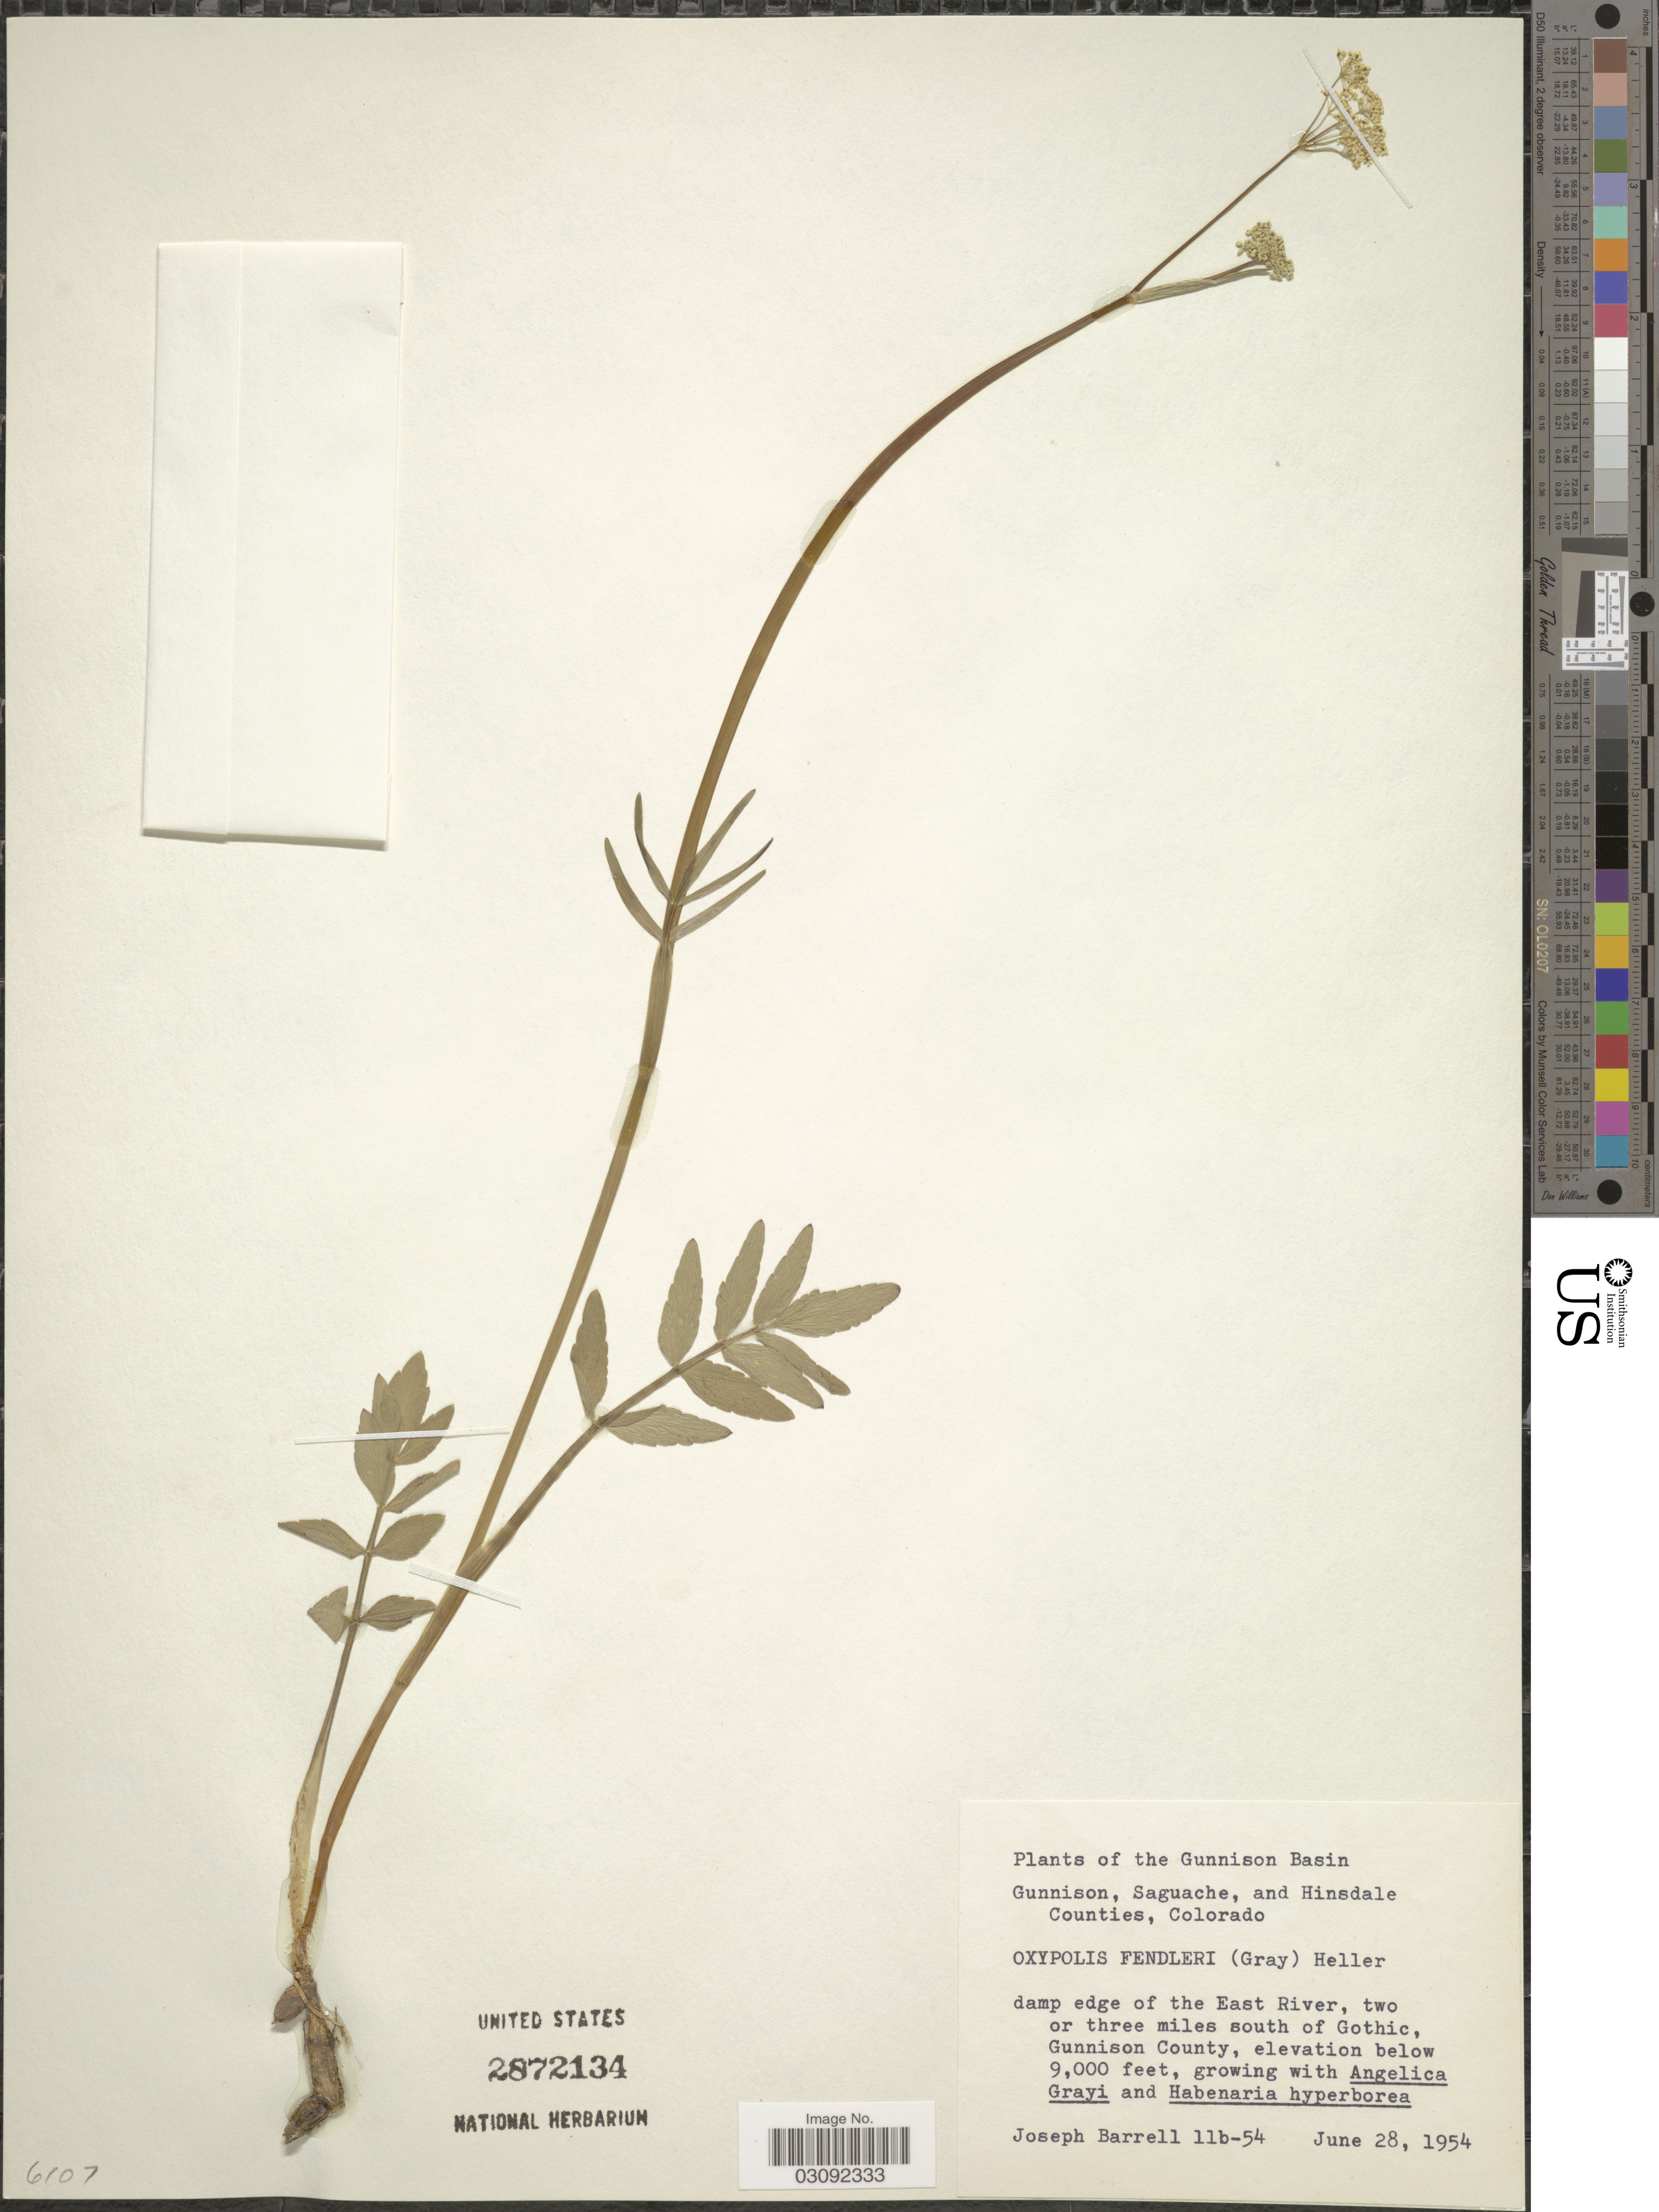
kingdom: Plantae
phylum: Tracheophyta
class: Magnoliopsida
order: Apiales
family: Apiaceae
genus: Oxypolis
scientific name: Oxypolis fendleri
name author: (A. Gray) A. Heller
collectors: J. Barrell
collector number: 11b-54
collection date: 1954-06-28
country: United States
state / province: Colorado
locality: Gunnison Basin. Damp edge of the East River, two or three miles south of Gothic, Gunnison County.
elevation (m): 2743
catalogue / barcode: US 2872134